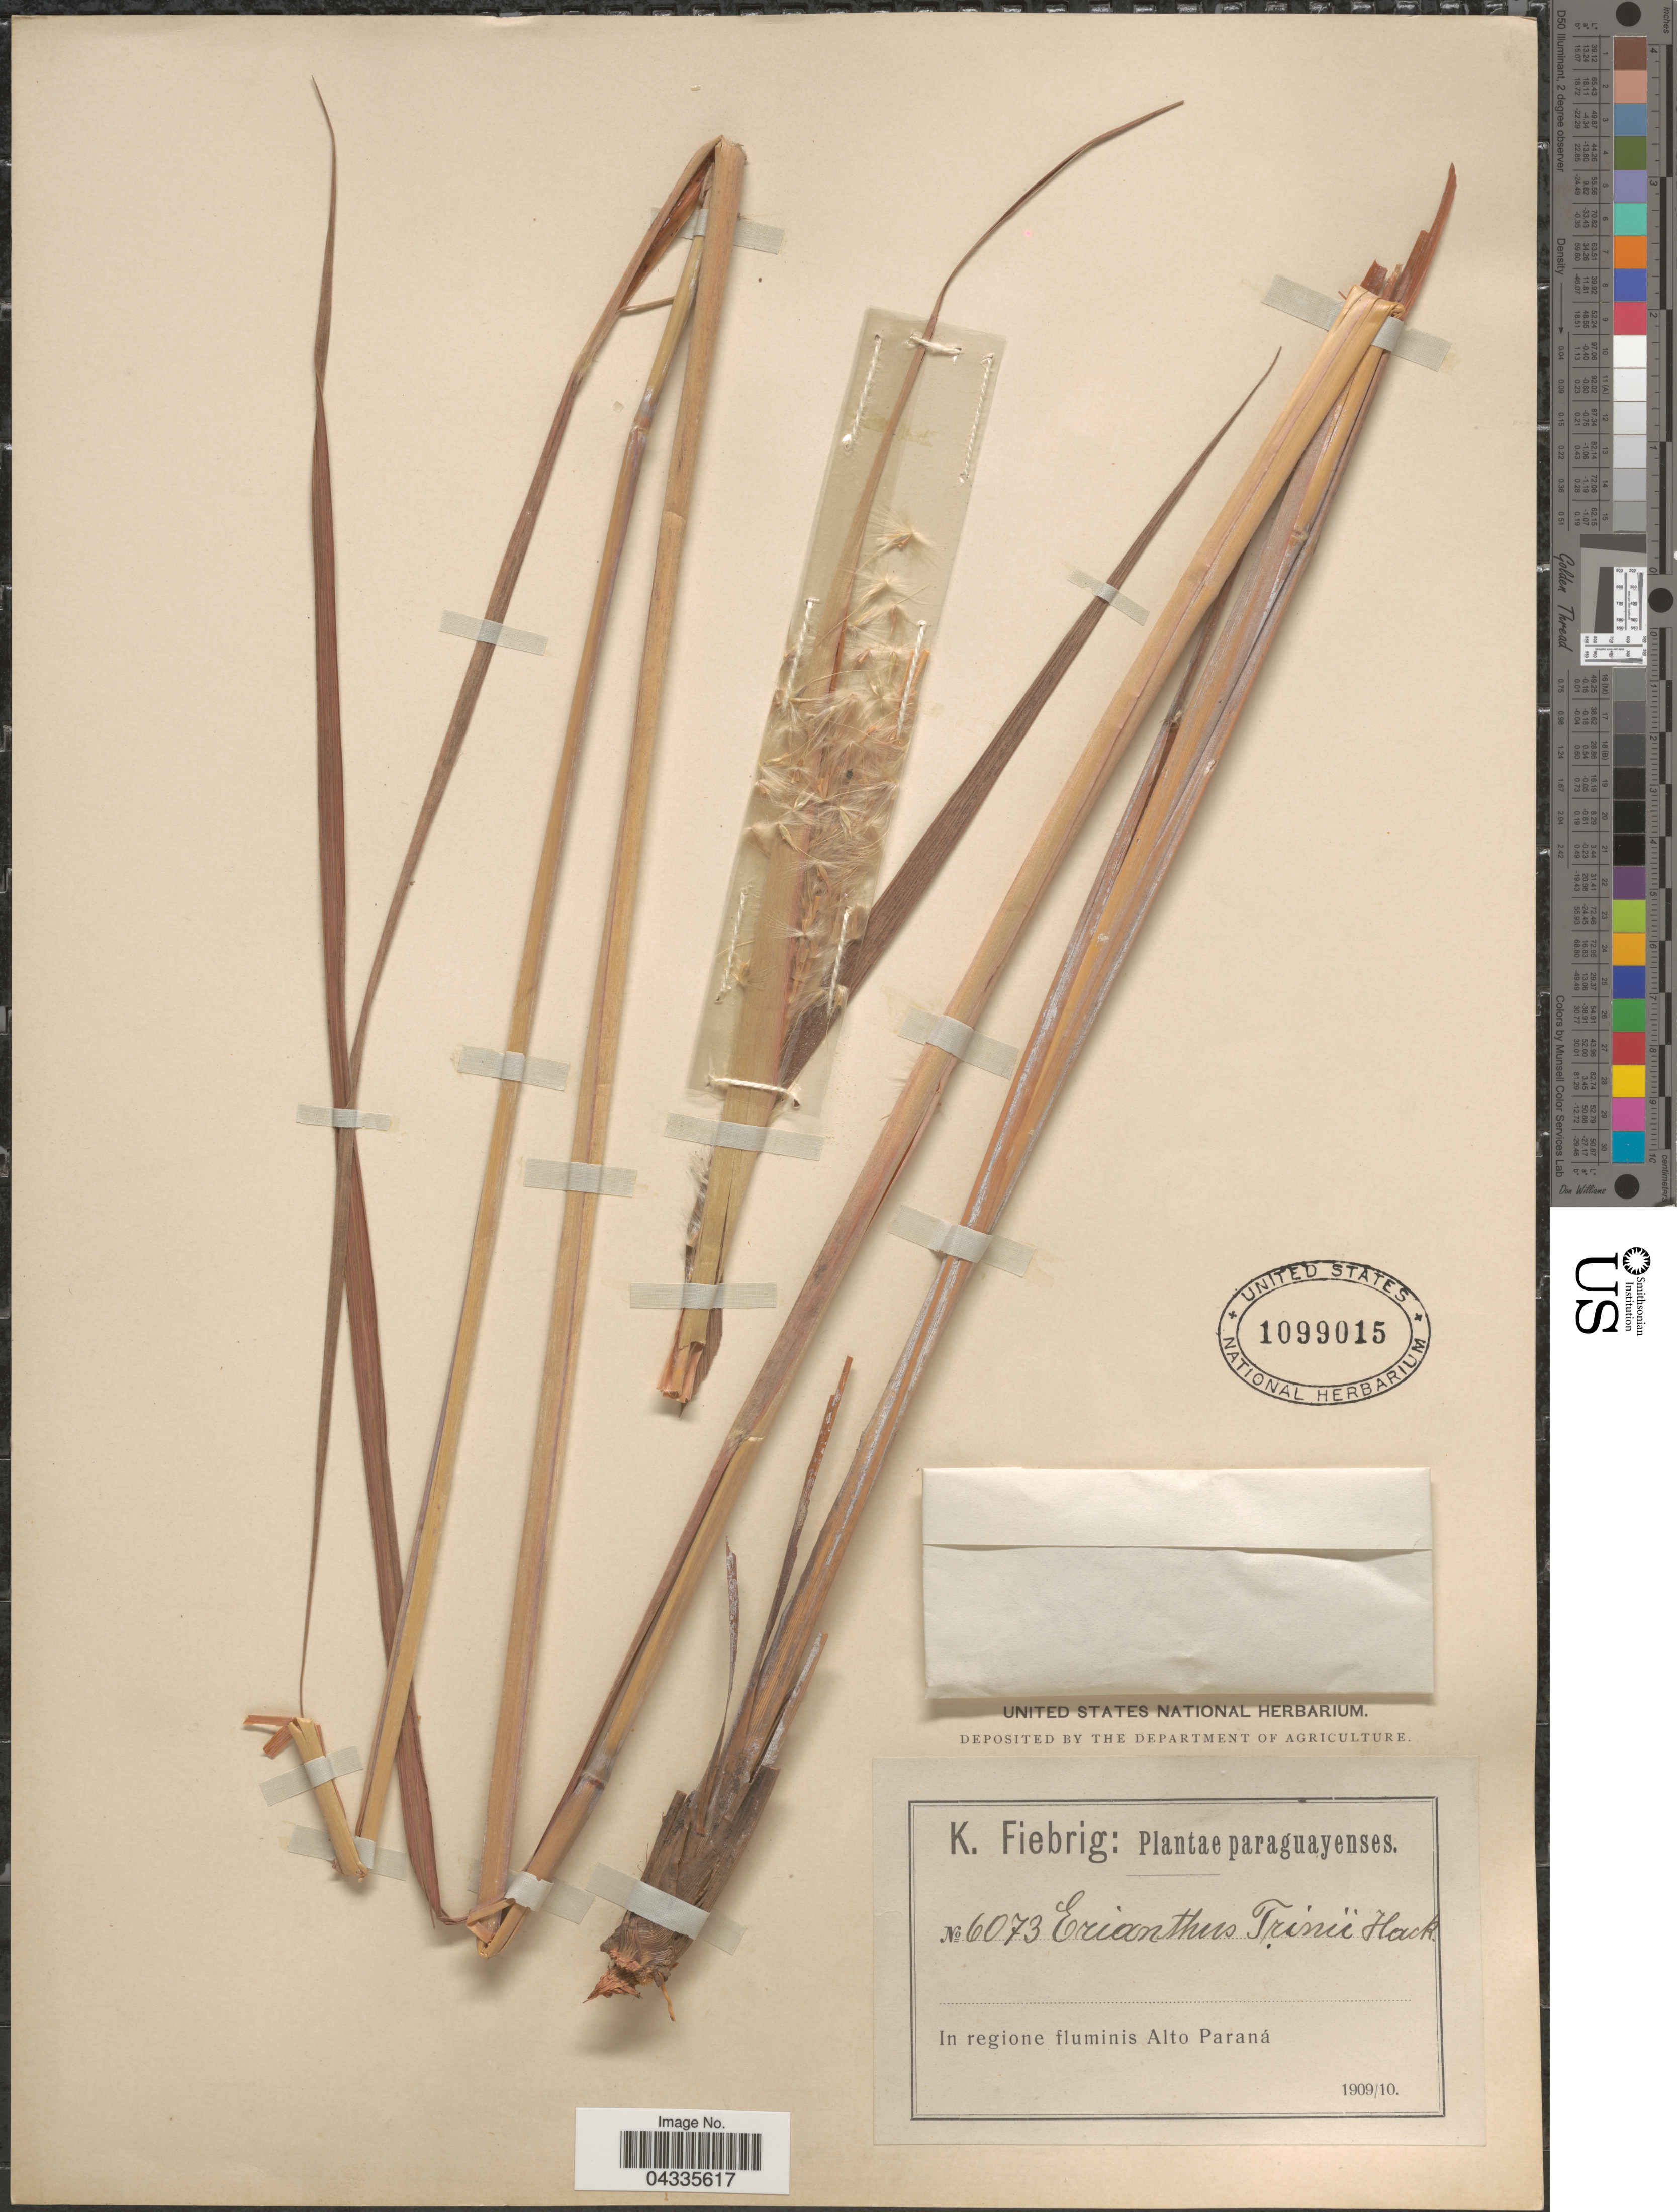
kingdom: Plantae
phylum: Tracheophyta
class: Liliopsida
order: Poales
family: Poaceae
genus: Erianthus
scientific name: Erianthus trinii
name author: Hack.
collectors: K. Fiebrig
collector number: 6073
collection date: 1909/1910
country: Paraguay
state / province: Alto Parana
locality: In regione fluminis Alto Paraná.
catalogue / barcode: US 1099015